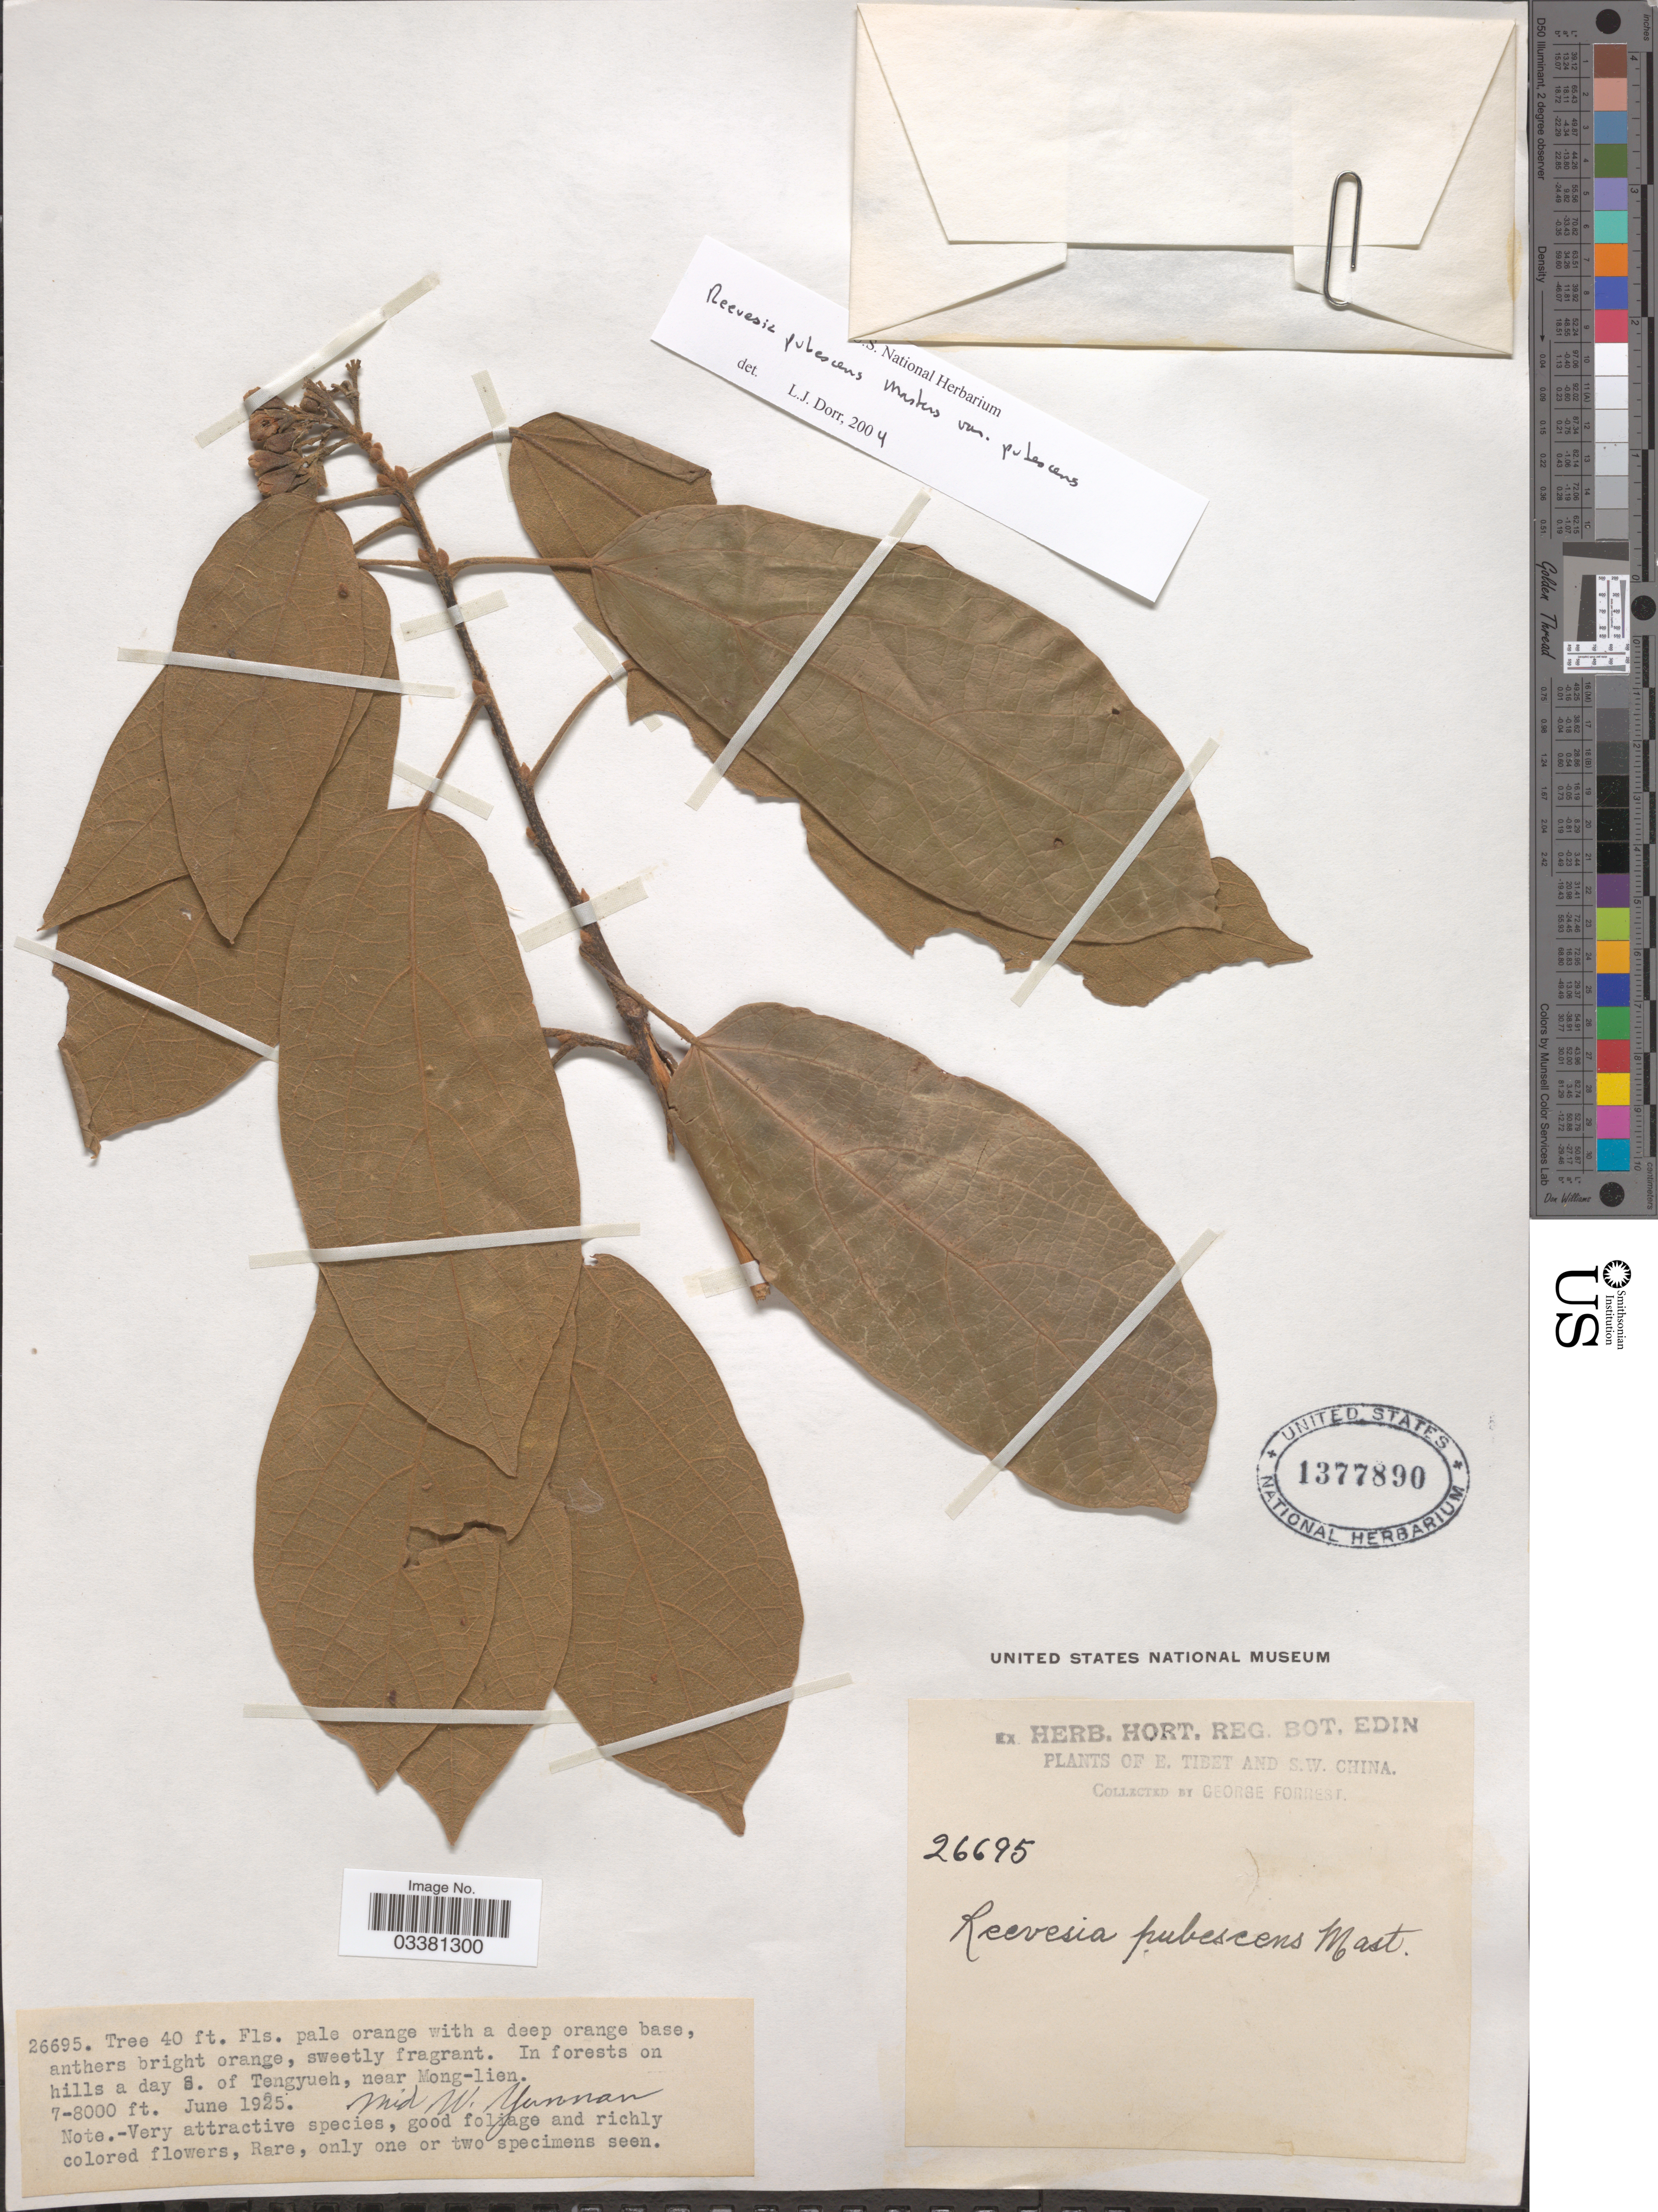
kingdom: Plantae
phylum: Tracheophyta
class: Magnoliopsida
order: Malvales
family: Malvaceae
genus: Reevesia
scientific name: Reevesia pubescens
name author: Mast.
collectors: G. Forrest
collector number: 26695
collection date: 1925-06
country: China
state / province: Yunnan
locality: S.W. China. In forests on hills a day S. of Tengyueh, near Mong-lien. Mid W. Yunnan.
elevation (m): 2134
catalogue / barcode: US 1377890